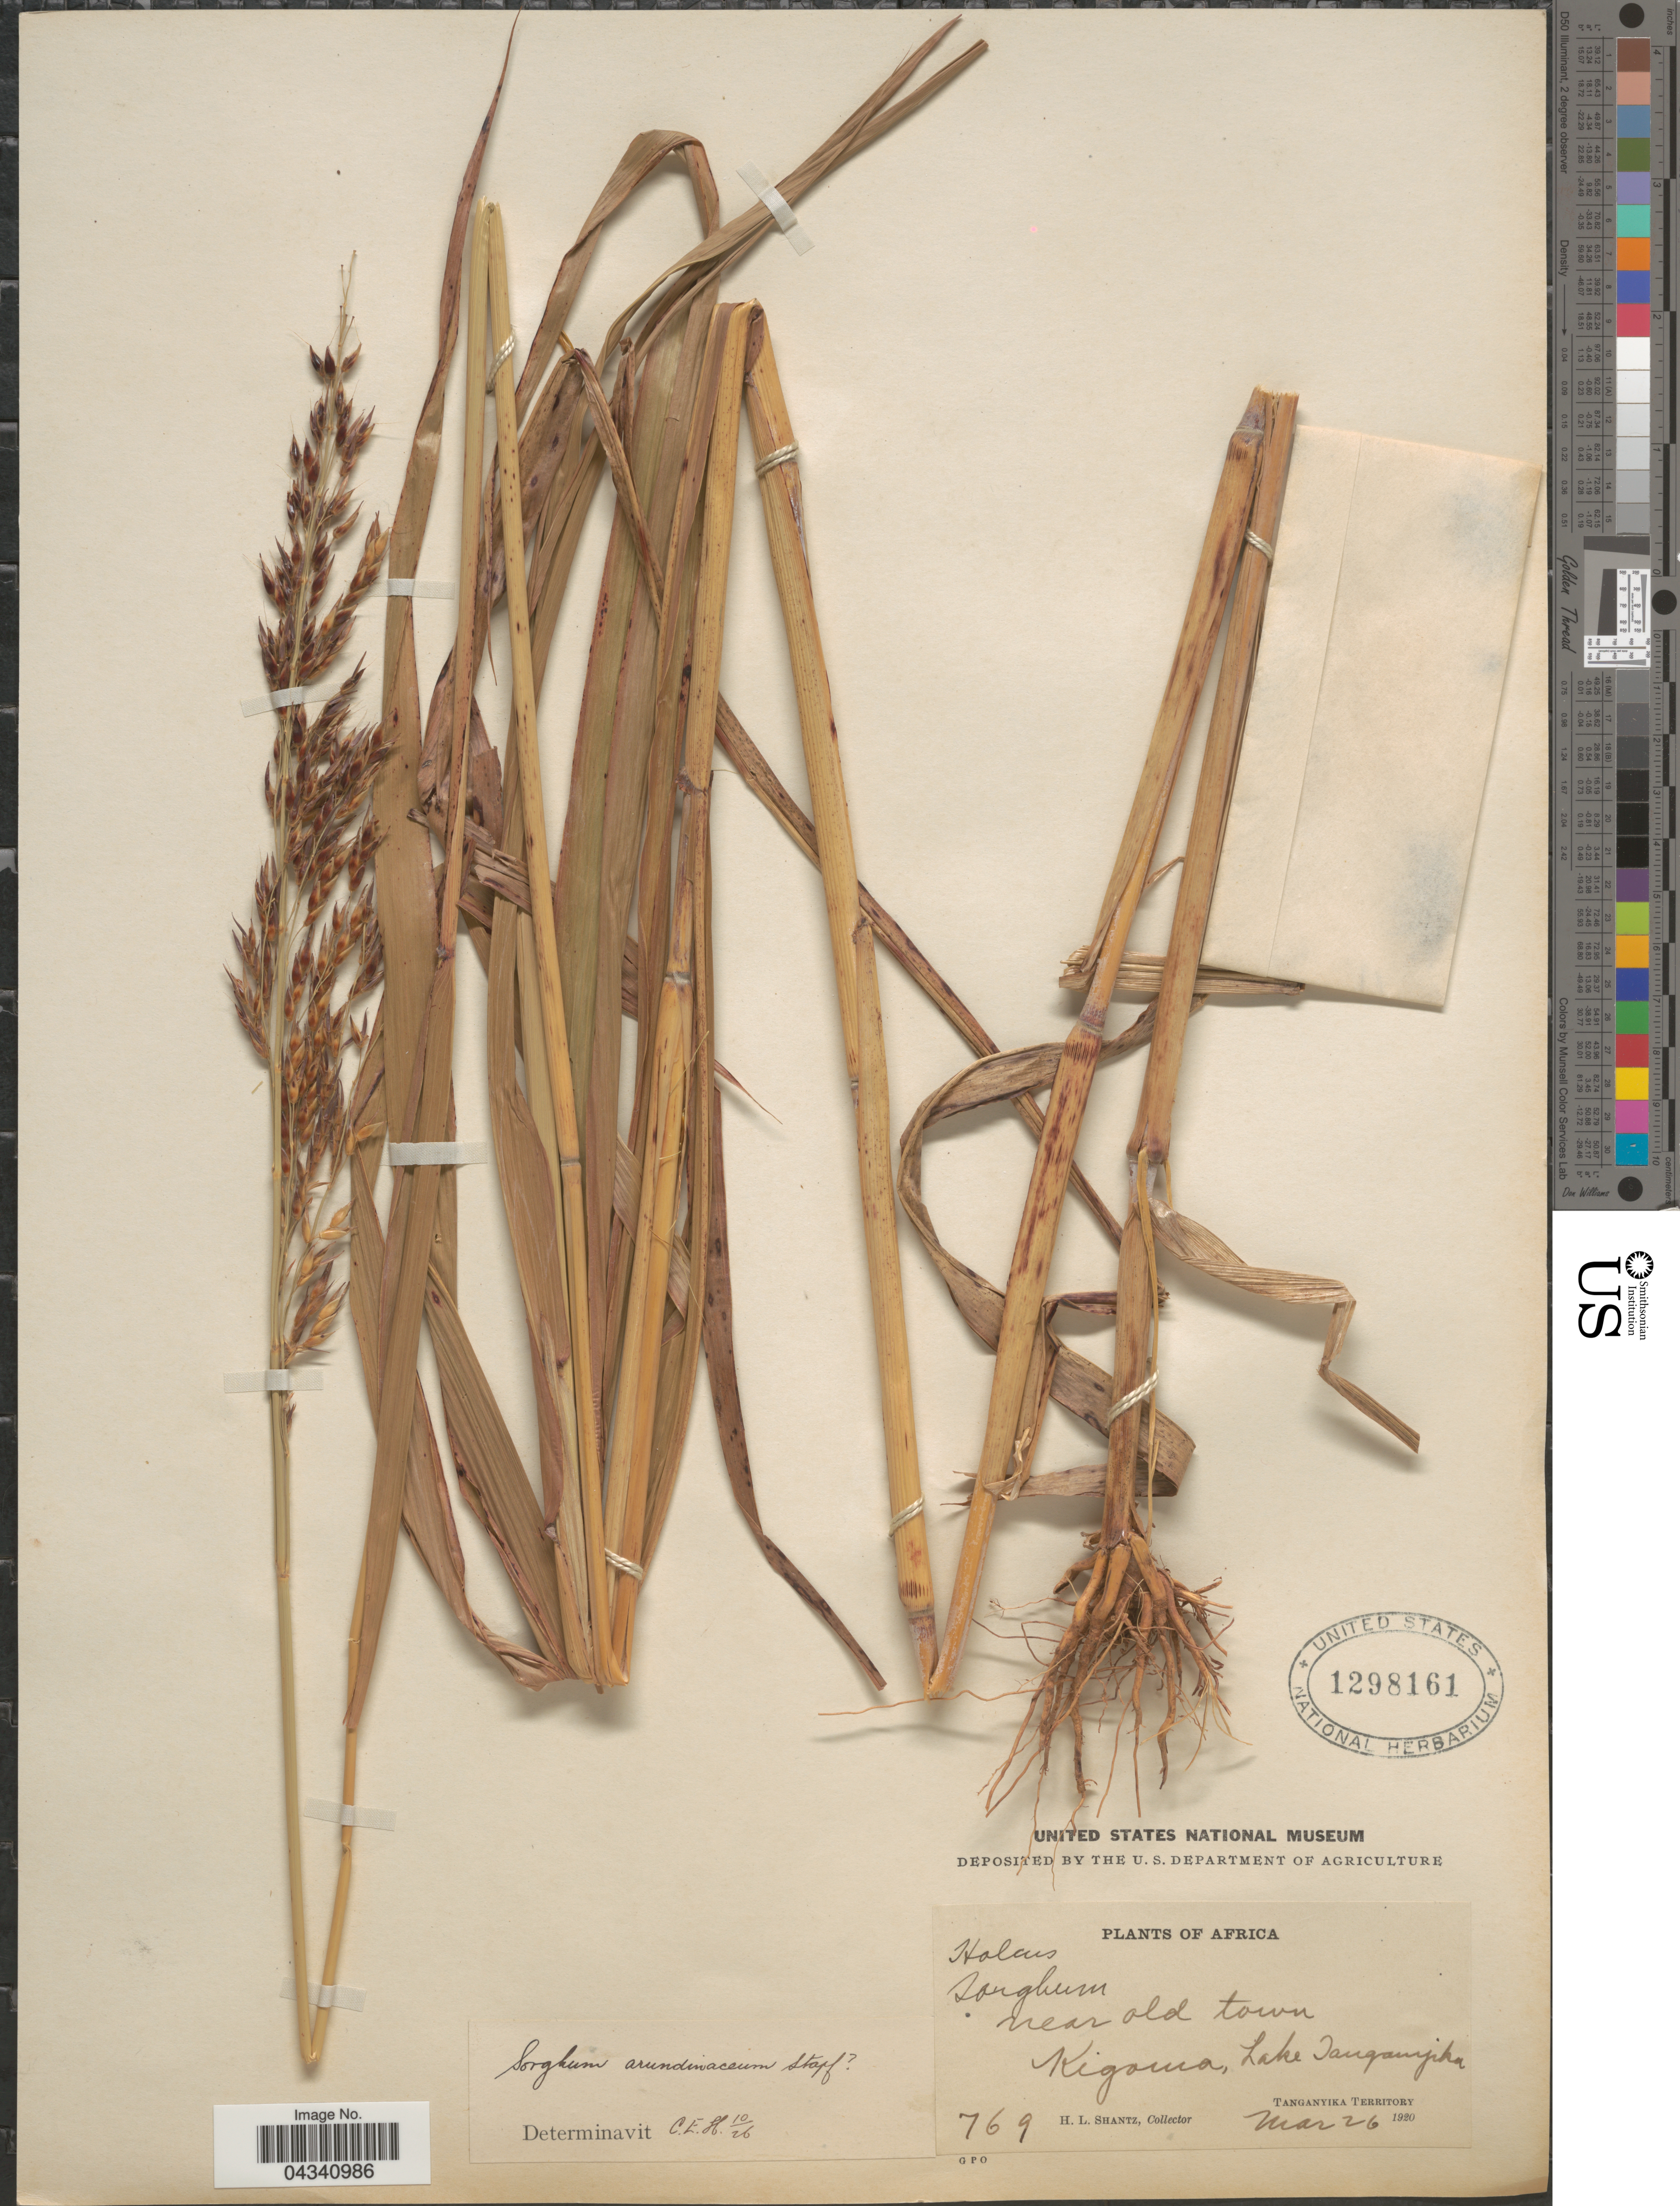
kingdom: Plantae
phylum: Tracheophyta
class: Liliopsida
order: Poales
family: Poaceae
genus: Sorghum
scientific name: Sorghum arundinaceum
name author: (Desv.) Stapf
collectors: H. Shantz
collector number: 769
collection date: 1920-03-26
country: Tanzania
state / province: Kigoma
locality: Near old town Kigoma, Lake Tanganyika. Tanganyika Territory.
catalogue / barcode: US 1298161